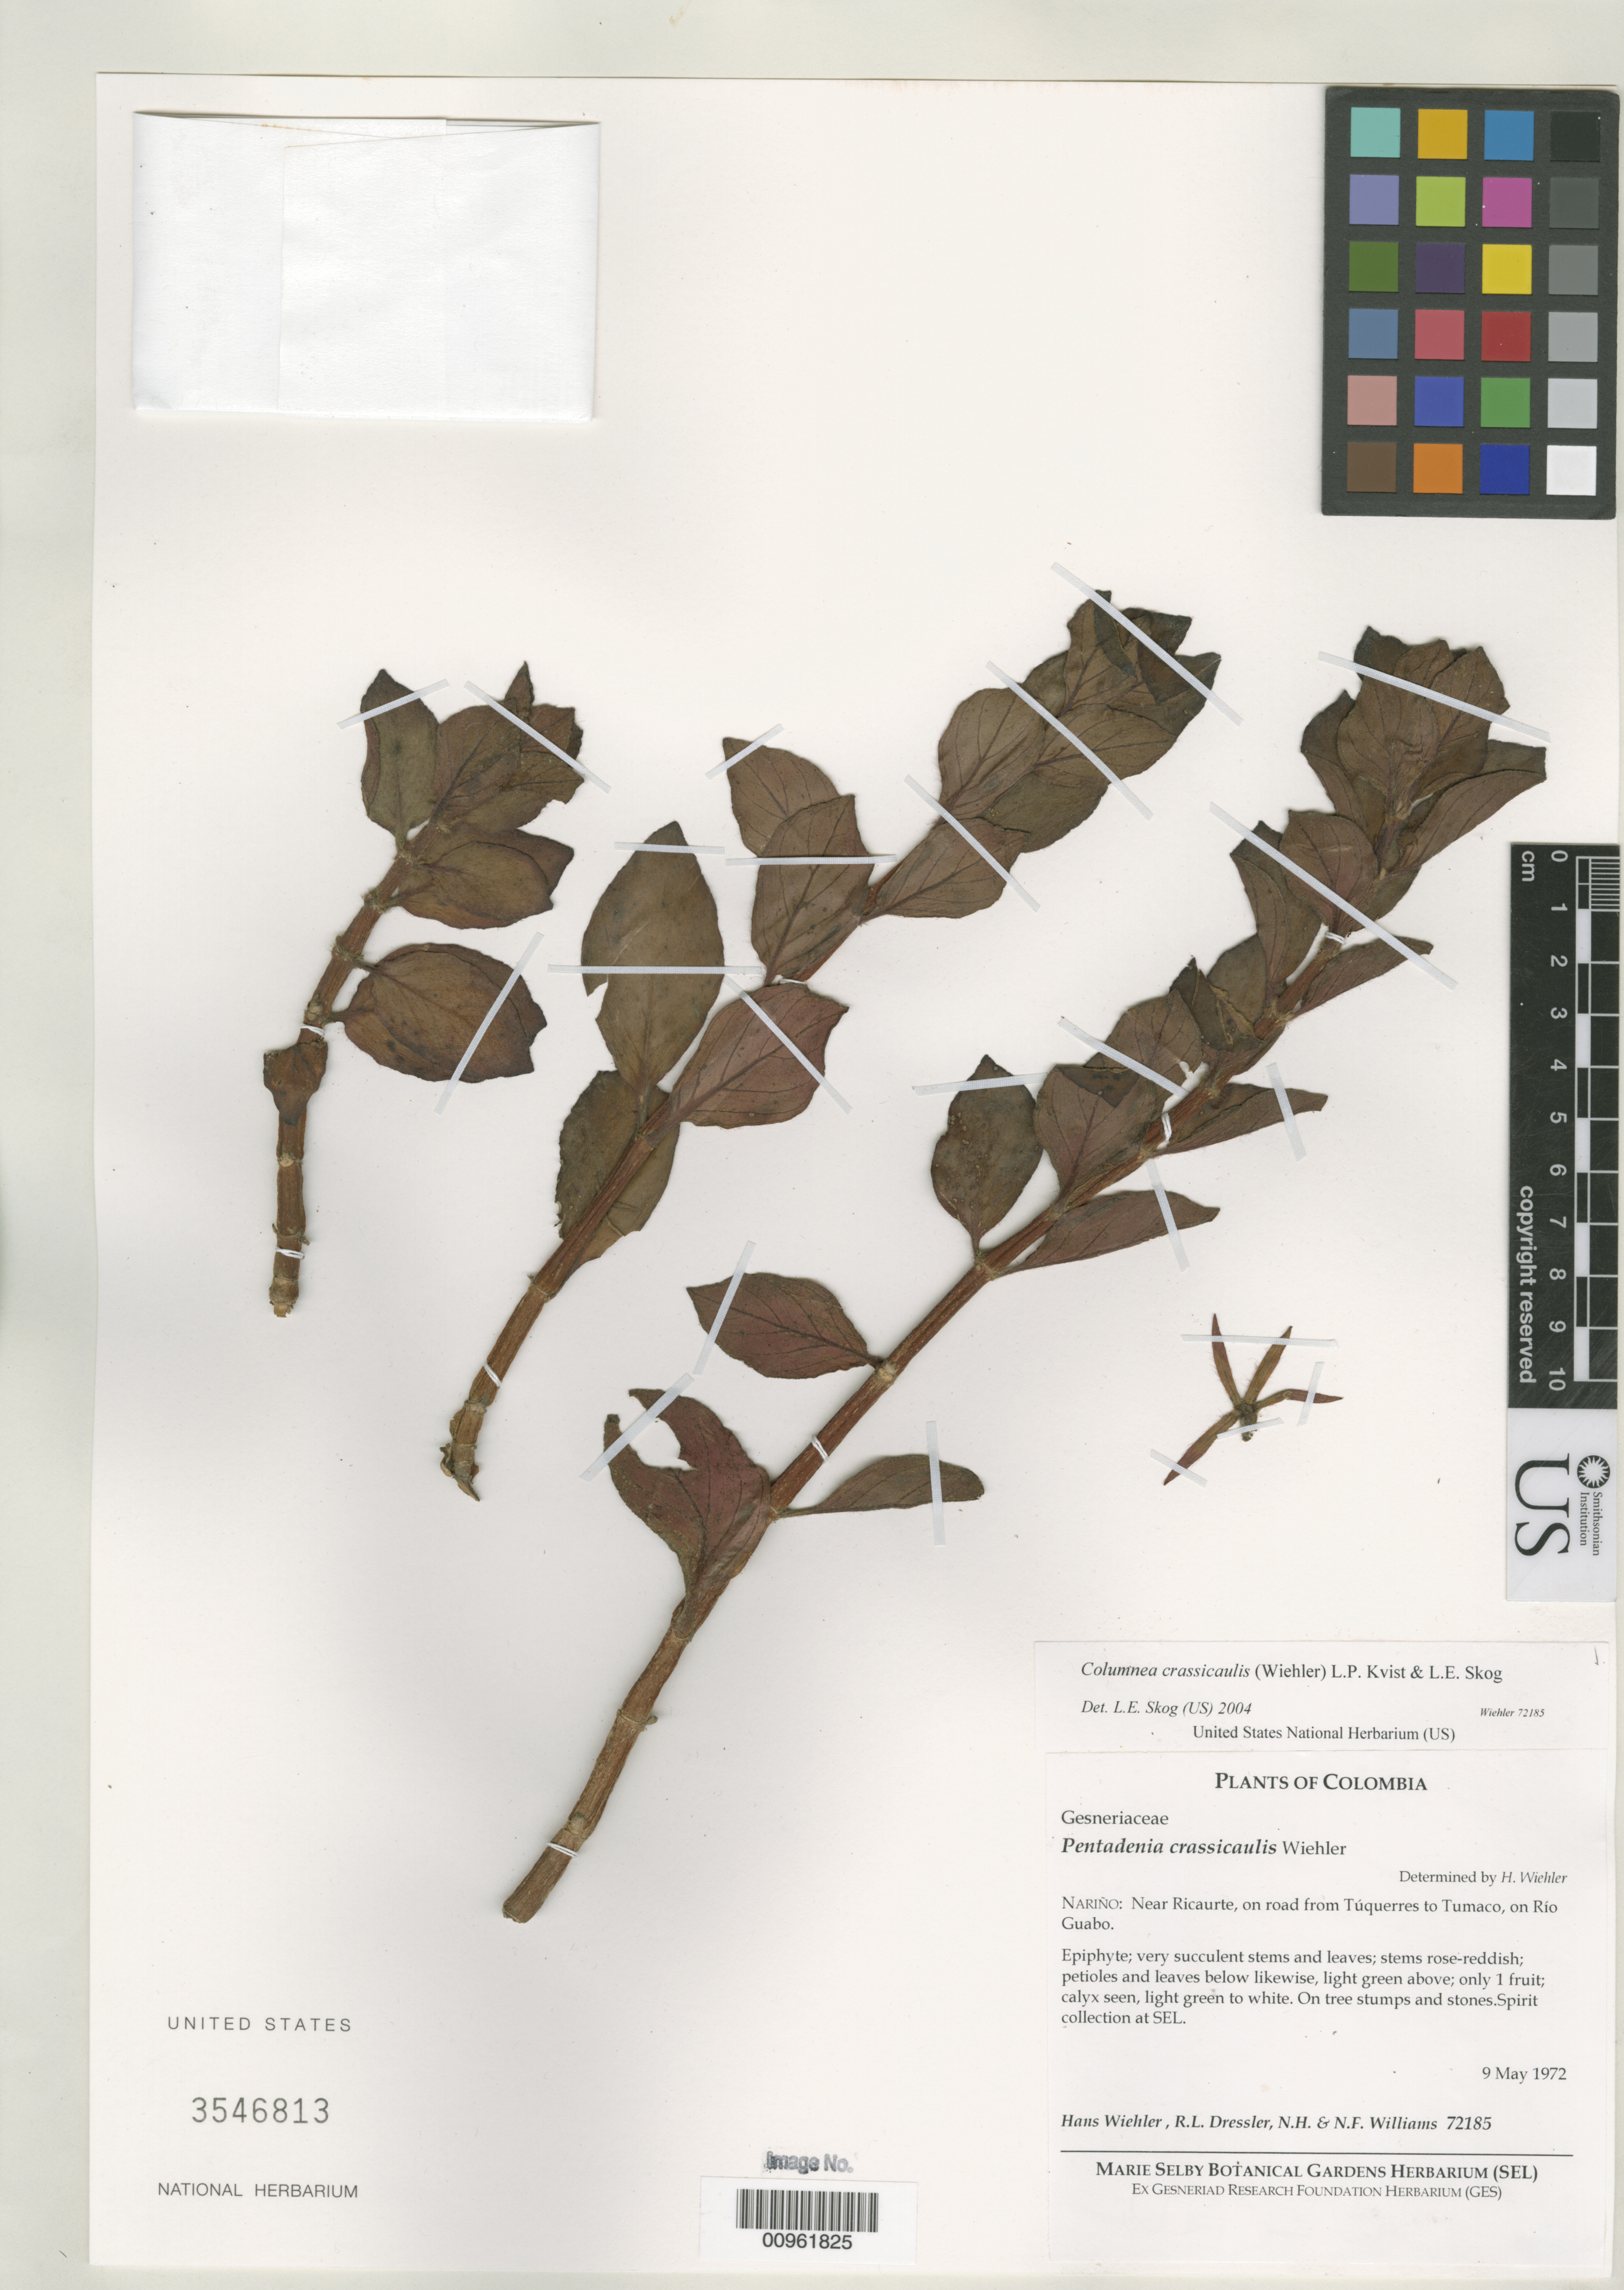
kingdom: Plantae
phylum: Tracheophyta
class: Magnoliopsida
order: Lamiales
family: Gesneriaceae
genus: Pentadenia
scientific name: Pentadenia crassicaulis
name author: Wiehler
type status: Isotype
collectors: H. J. Wiehler, R. Dressler, N. H. Williams & N. Williams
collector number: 72185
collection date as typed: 09 May 1972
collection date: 1972-05-09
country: Colombia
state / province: Nariño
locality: Nariño: near Ricaurte, on road from Túcurres to Tumaco, on Río Guabo.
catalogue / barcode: US 3546813